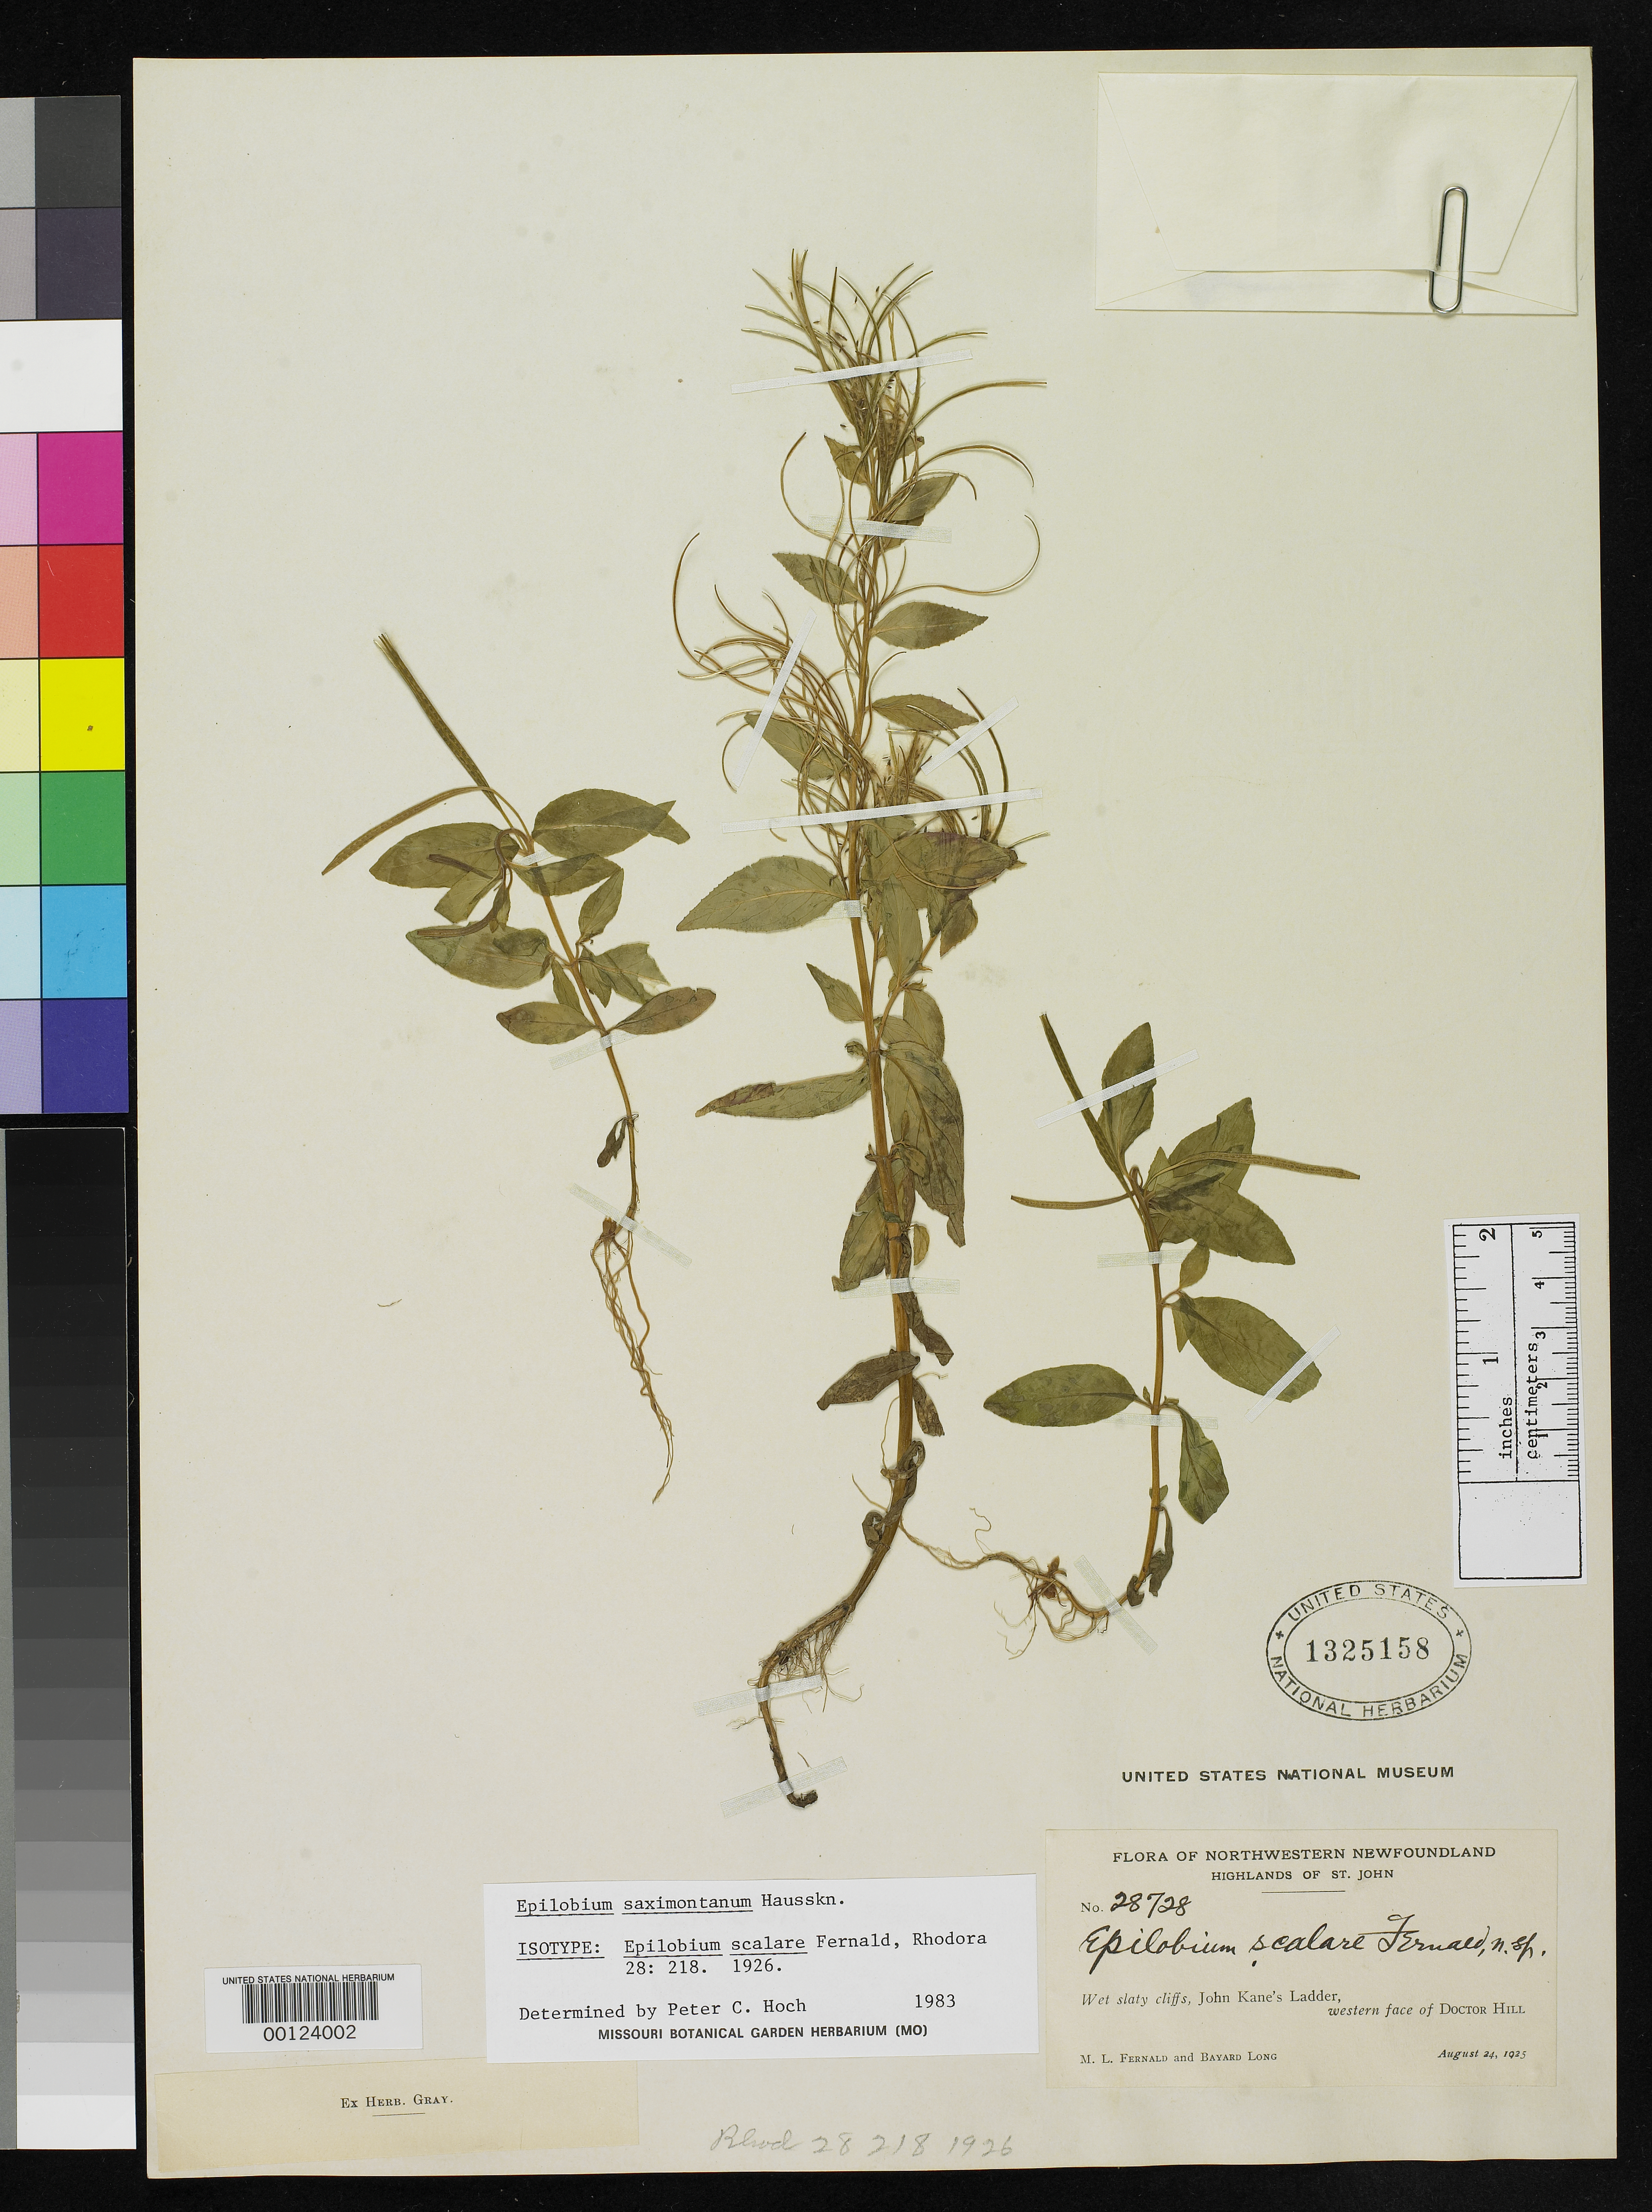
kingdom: Plantae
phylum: Tracheophyta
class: Magnoliopsida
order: Myrtales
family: Onagraceae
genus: Epilobium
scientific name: Epilobium scalare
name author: Fernald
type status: Isotype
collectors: M. L. Fernald & B. H. Long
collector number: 28728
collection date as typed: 24 Aug 1925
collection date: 1925-08-24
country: Canada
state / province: Newfoundland and Labrador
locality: Western face of Doctor Hill.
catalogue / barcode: US 1325158